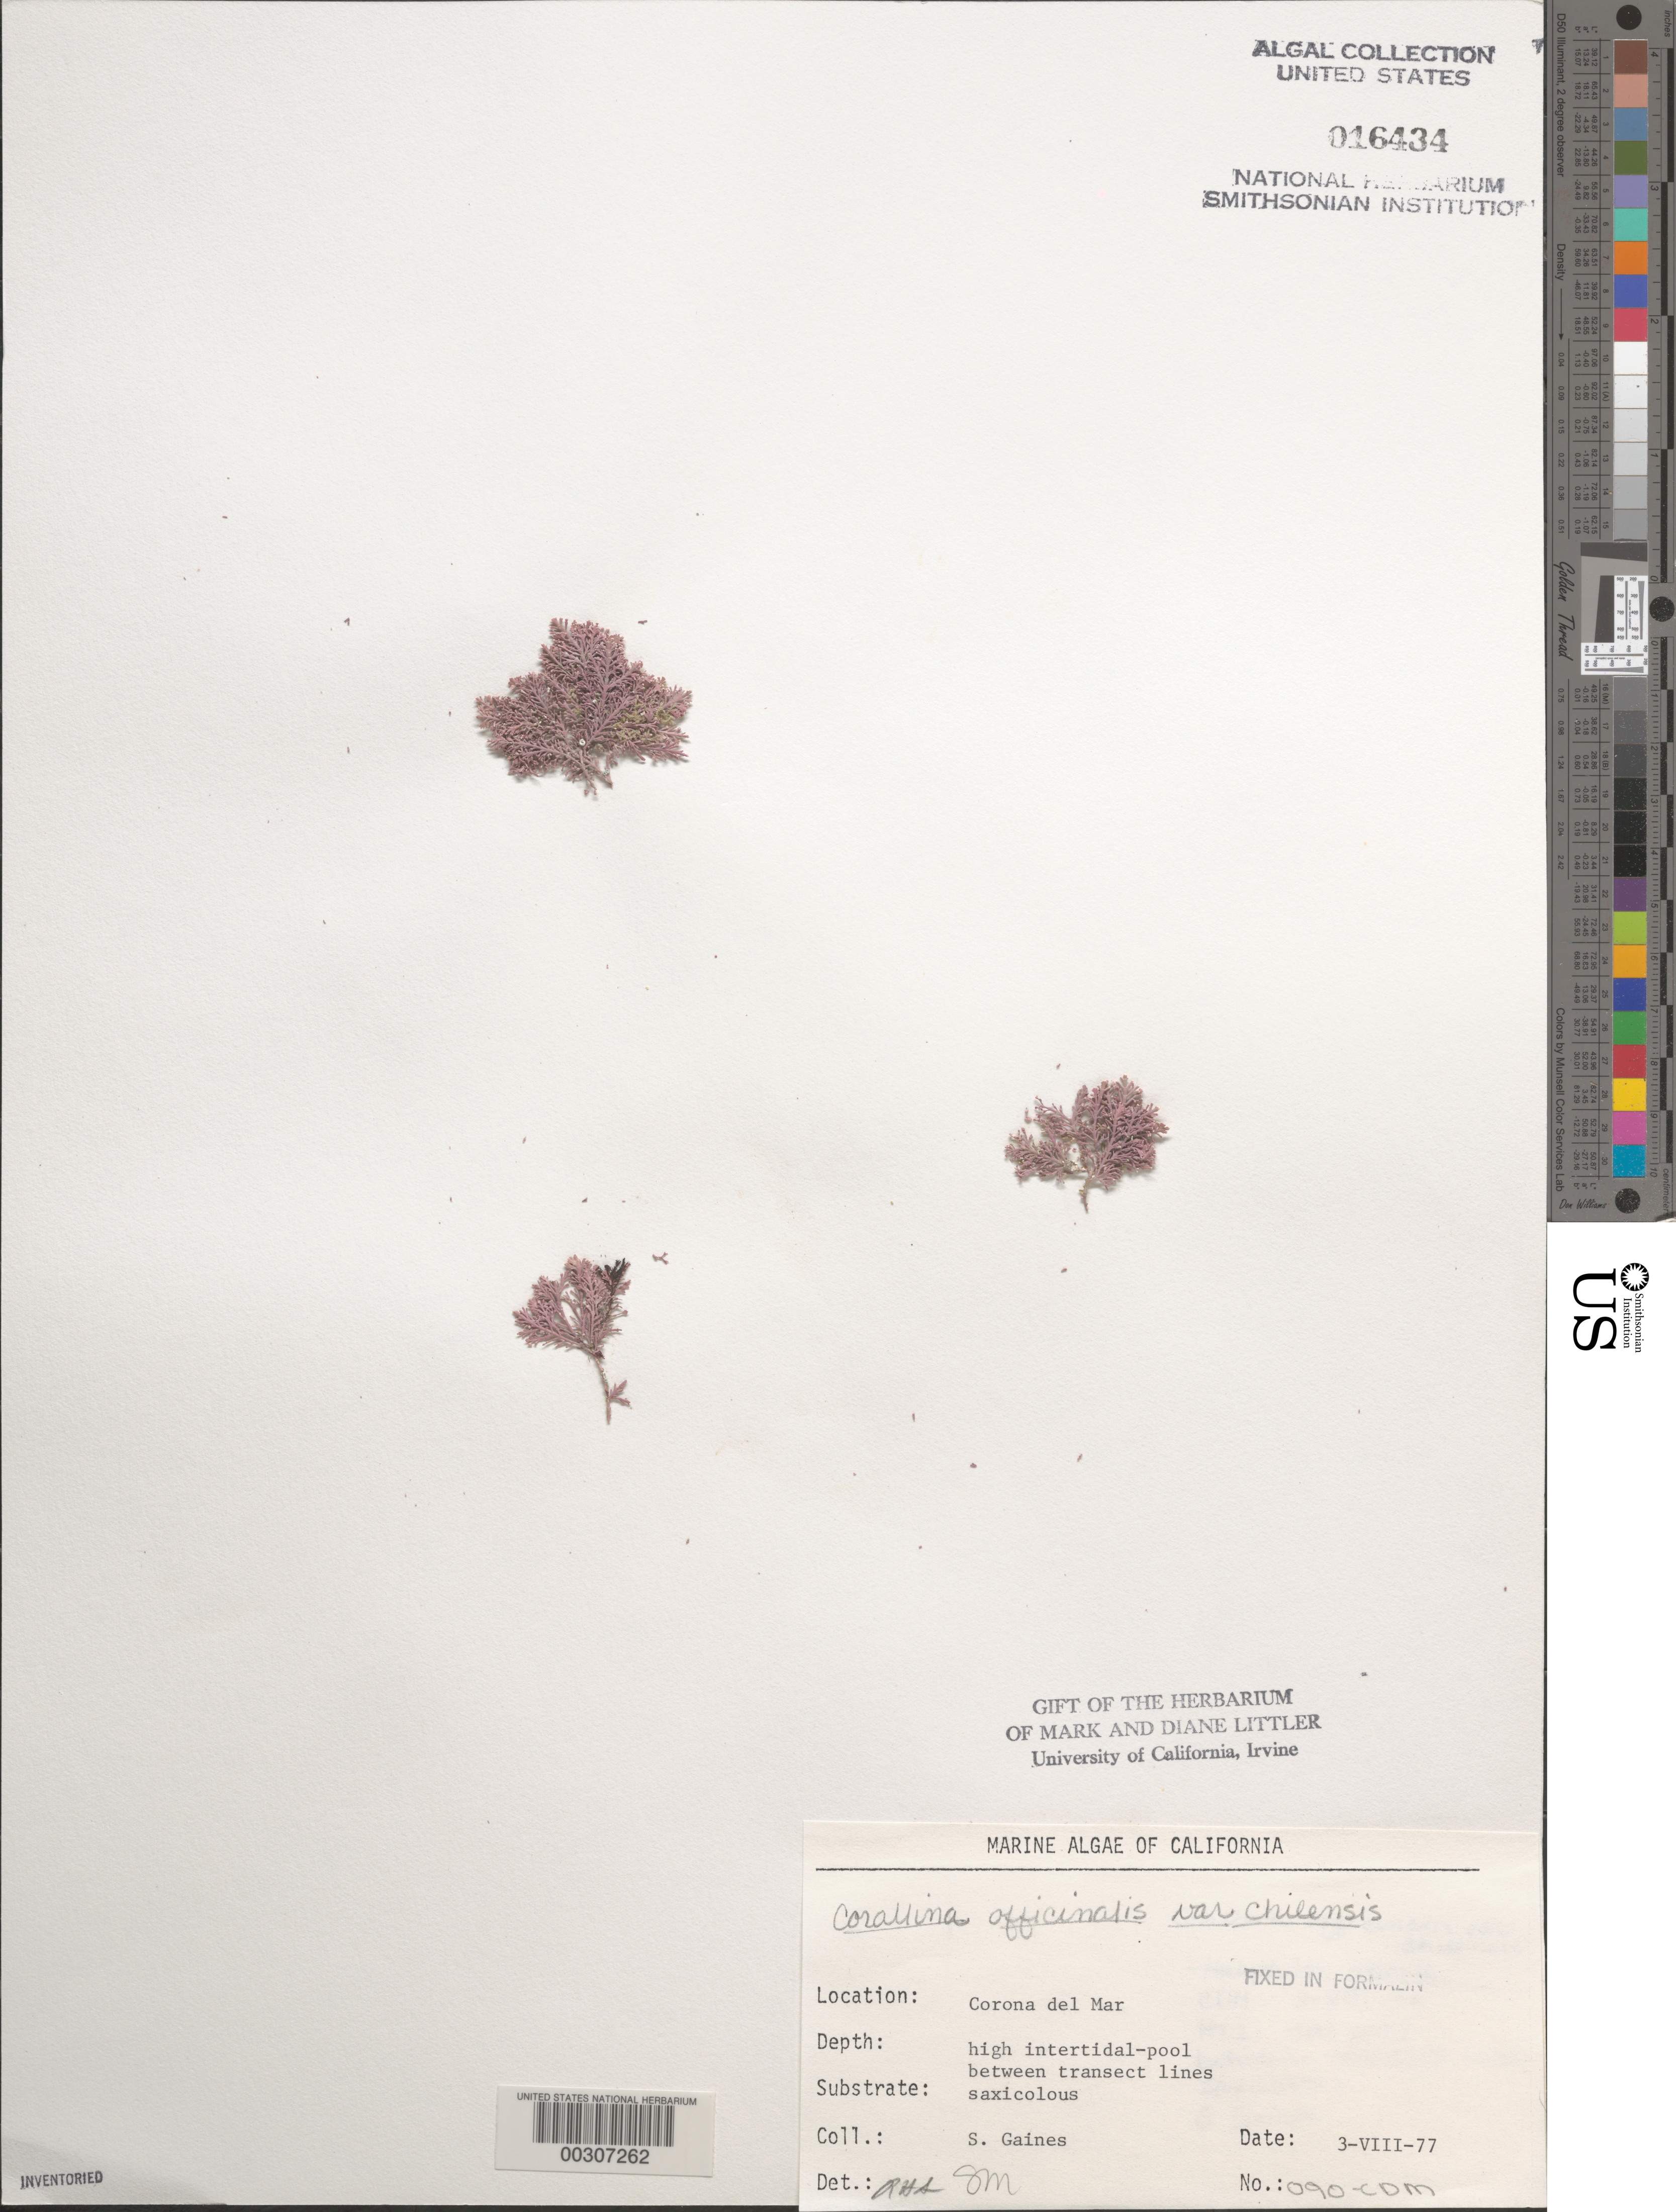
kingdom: Plantae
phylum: Rhodophyta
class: Florideophyceae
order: Corallinales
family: Corallinaceae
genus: Corallina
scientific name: Corallina officinalis var. chilensis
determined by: Sims, Robert H.; Murray, S. N.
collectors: S. Gaines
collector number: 090-CDM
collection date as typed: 03 Aug 1977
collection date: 1977-08-03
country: United States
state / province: California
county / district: Orange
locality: Corona del Mar, mouth of Morning Canyon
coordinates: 33 35'14"N, 117 51'54"W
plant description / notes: BLM-SOCALBIGHT Rocky Intertidal Survey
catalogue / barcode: US 16434